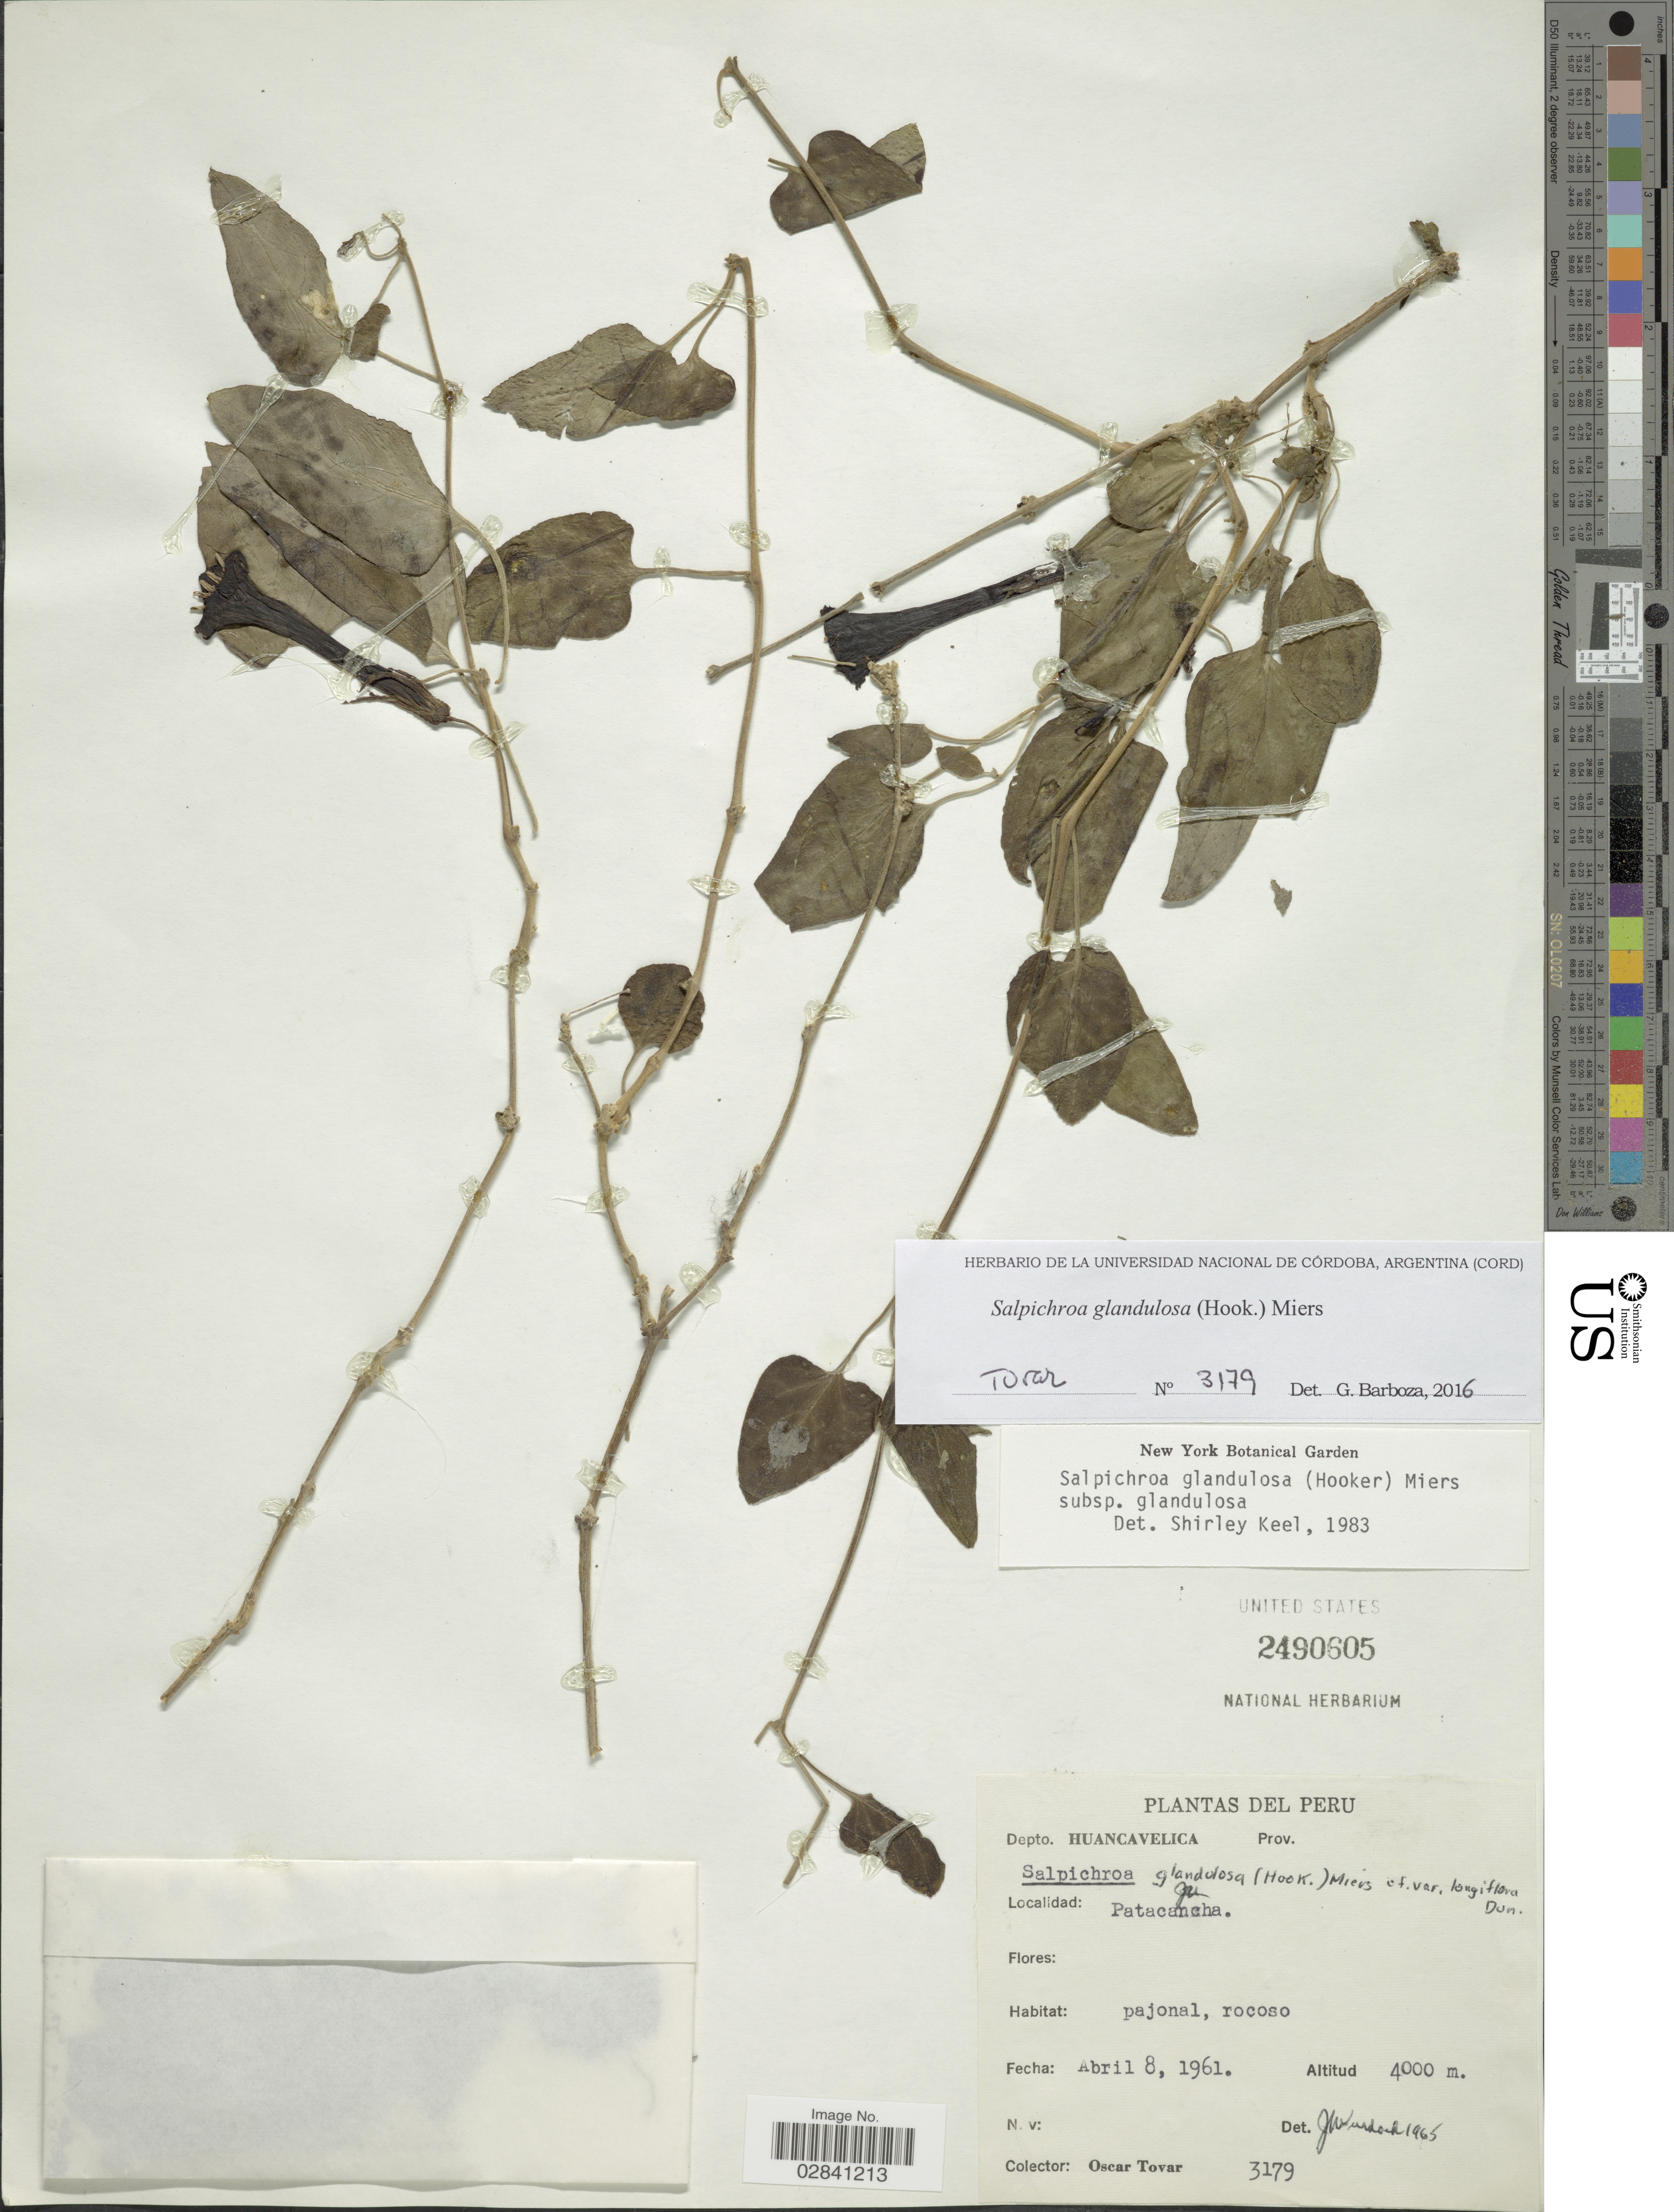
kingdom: Plantae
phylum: Tracheophyta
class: Magnoliopsida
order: Solanales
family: Solanaceae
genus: Salpichroa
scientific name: Salpichroa glandulosa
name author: (Hook.) Miers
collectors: Ó. Tovar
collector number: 3179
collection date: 1961-04-08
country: Peru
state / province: Huancavelica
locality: Depto. Huancavelica. Patacancha.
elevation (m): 4000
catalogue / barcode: US 2490605